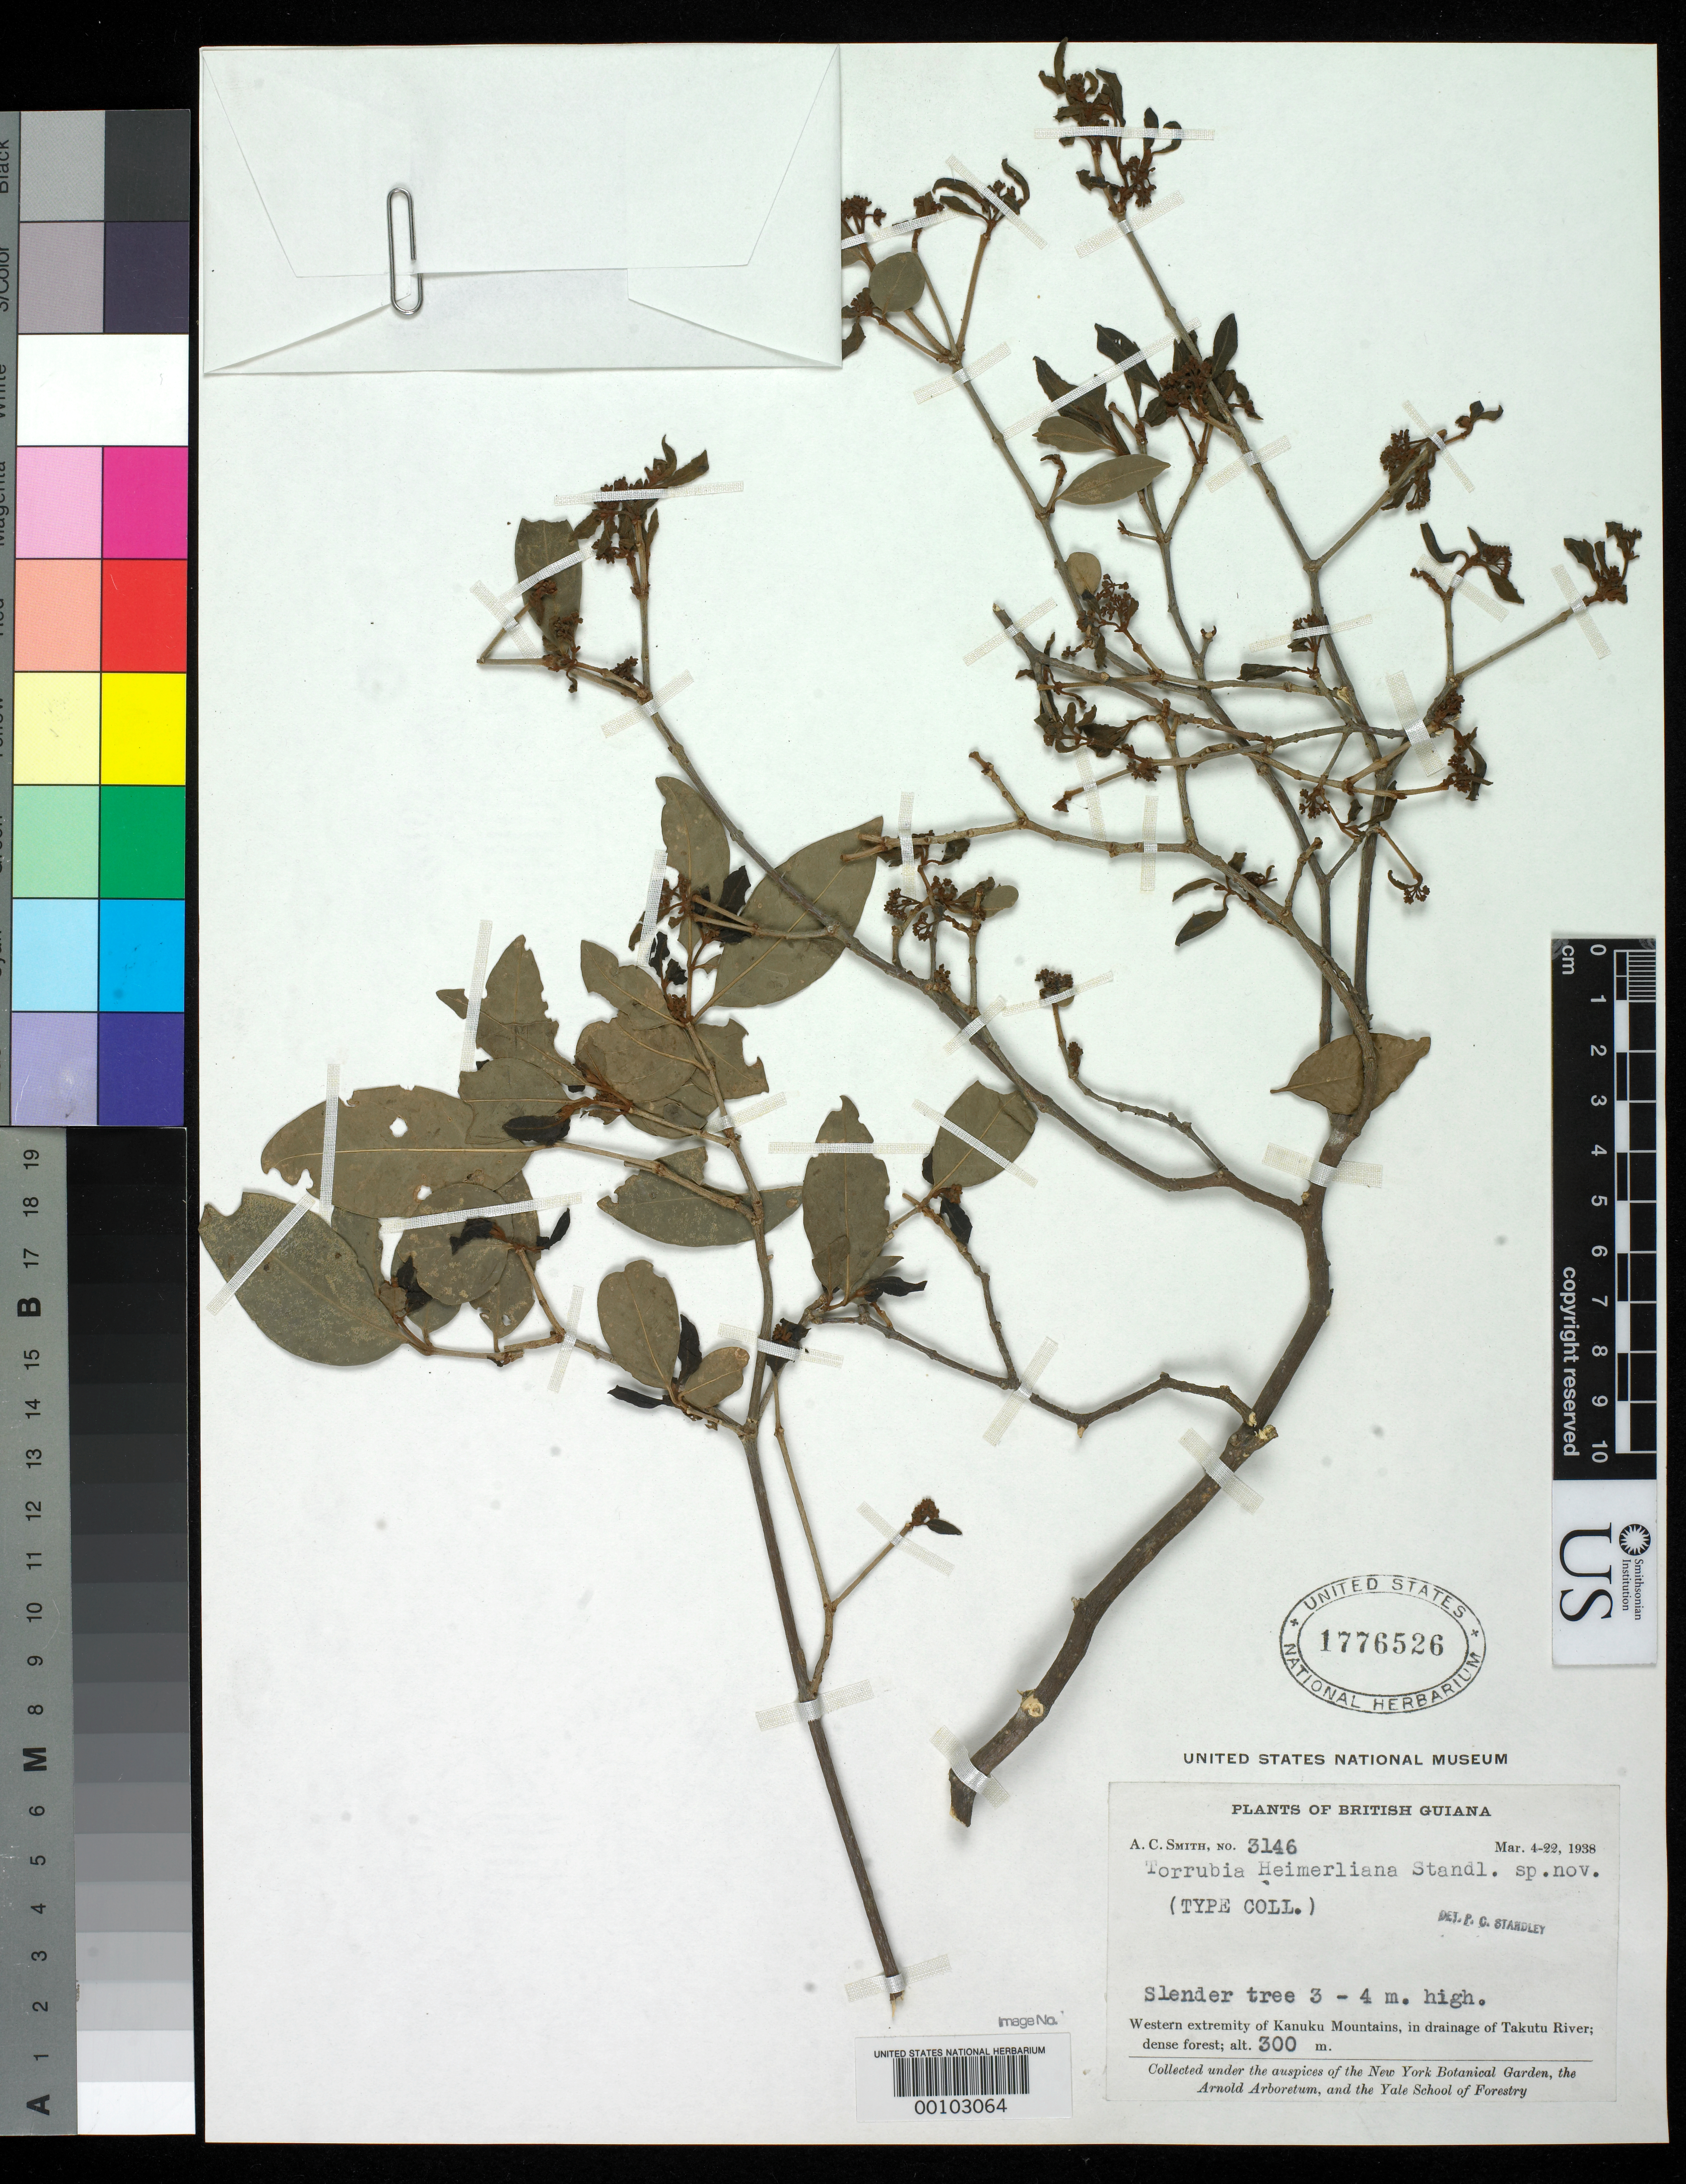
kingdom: Plantae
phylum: Tracheophyta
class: Magnoliopsida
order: Caryophyllales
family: Nyctaginaceae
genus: Torrubia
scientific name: Torrubia heimerliana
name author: Standl. in A.C. Sm.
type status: Isotype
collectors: A. C. Smith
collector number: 3146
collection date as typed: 07 Mar 1938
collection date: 1938-03-07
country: Guyana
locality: Kanuku Mountains, in drainage of Takutu River.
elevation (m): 300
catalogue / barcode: US 1776526